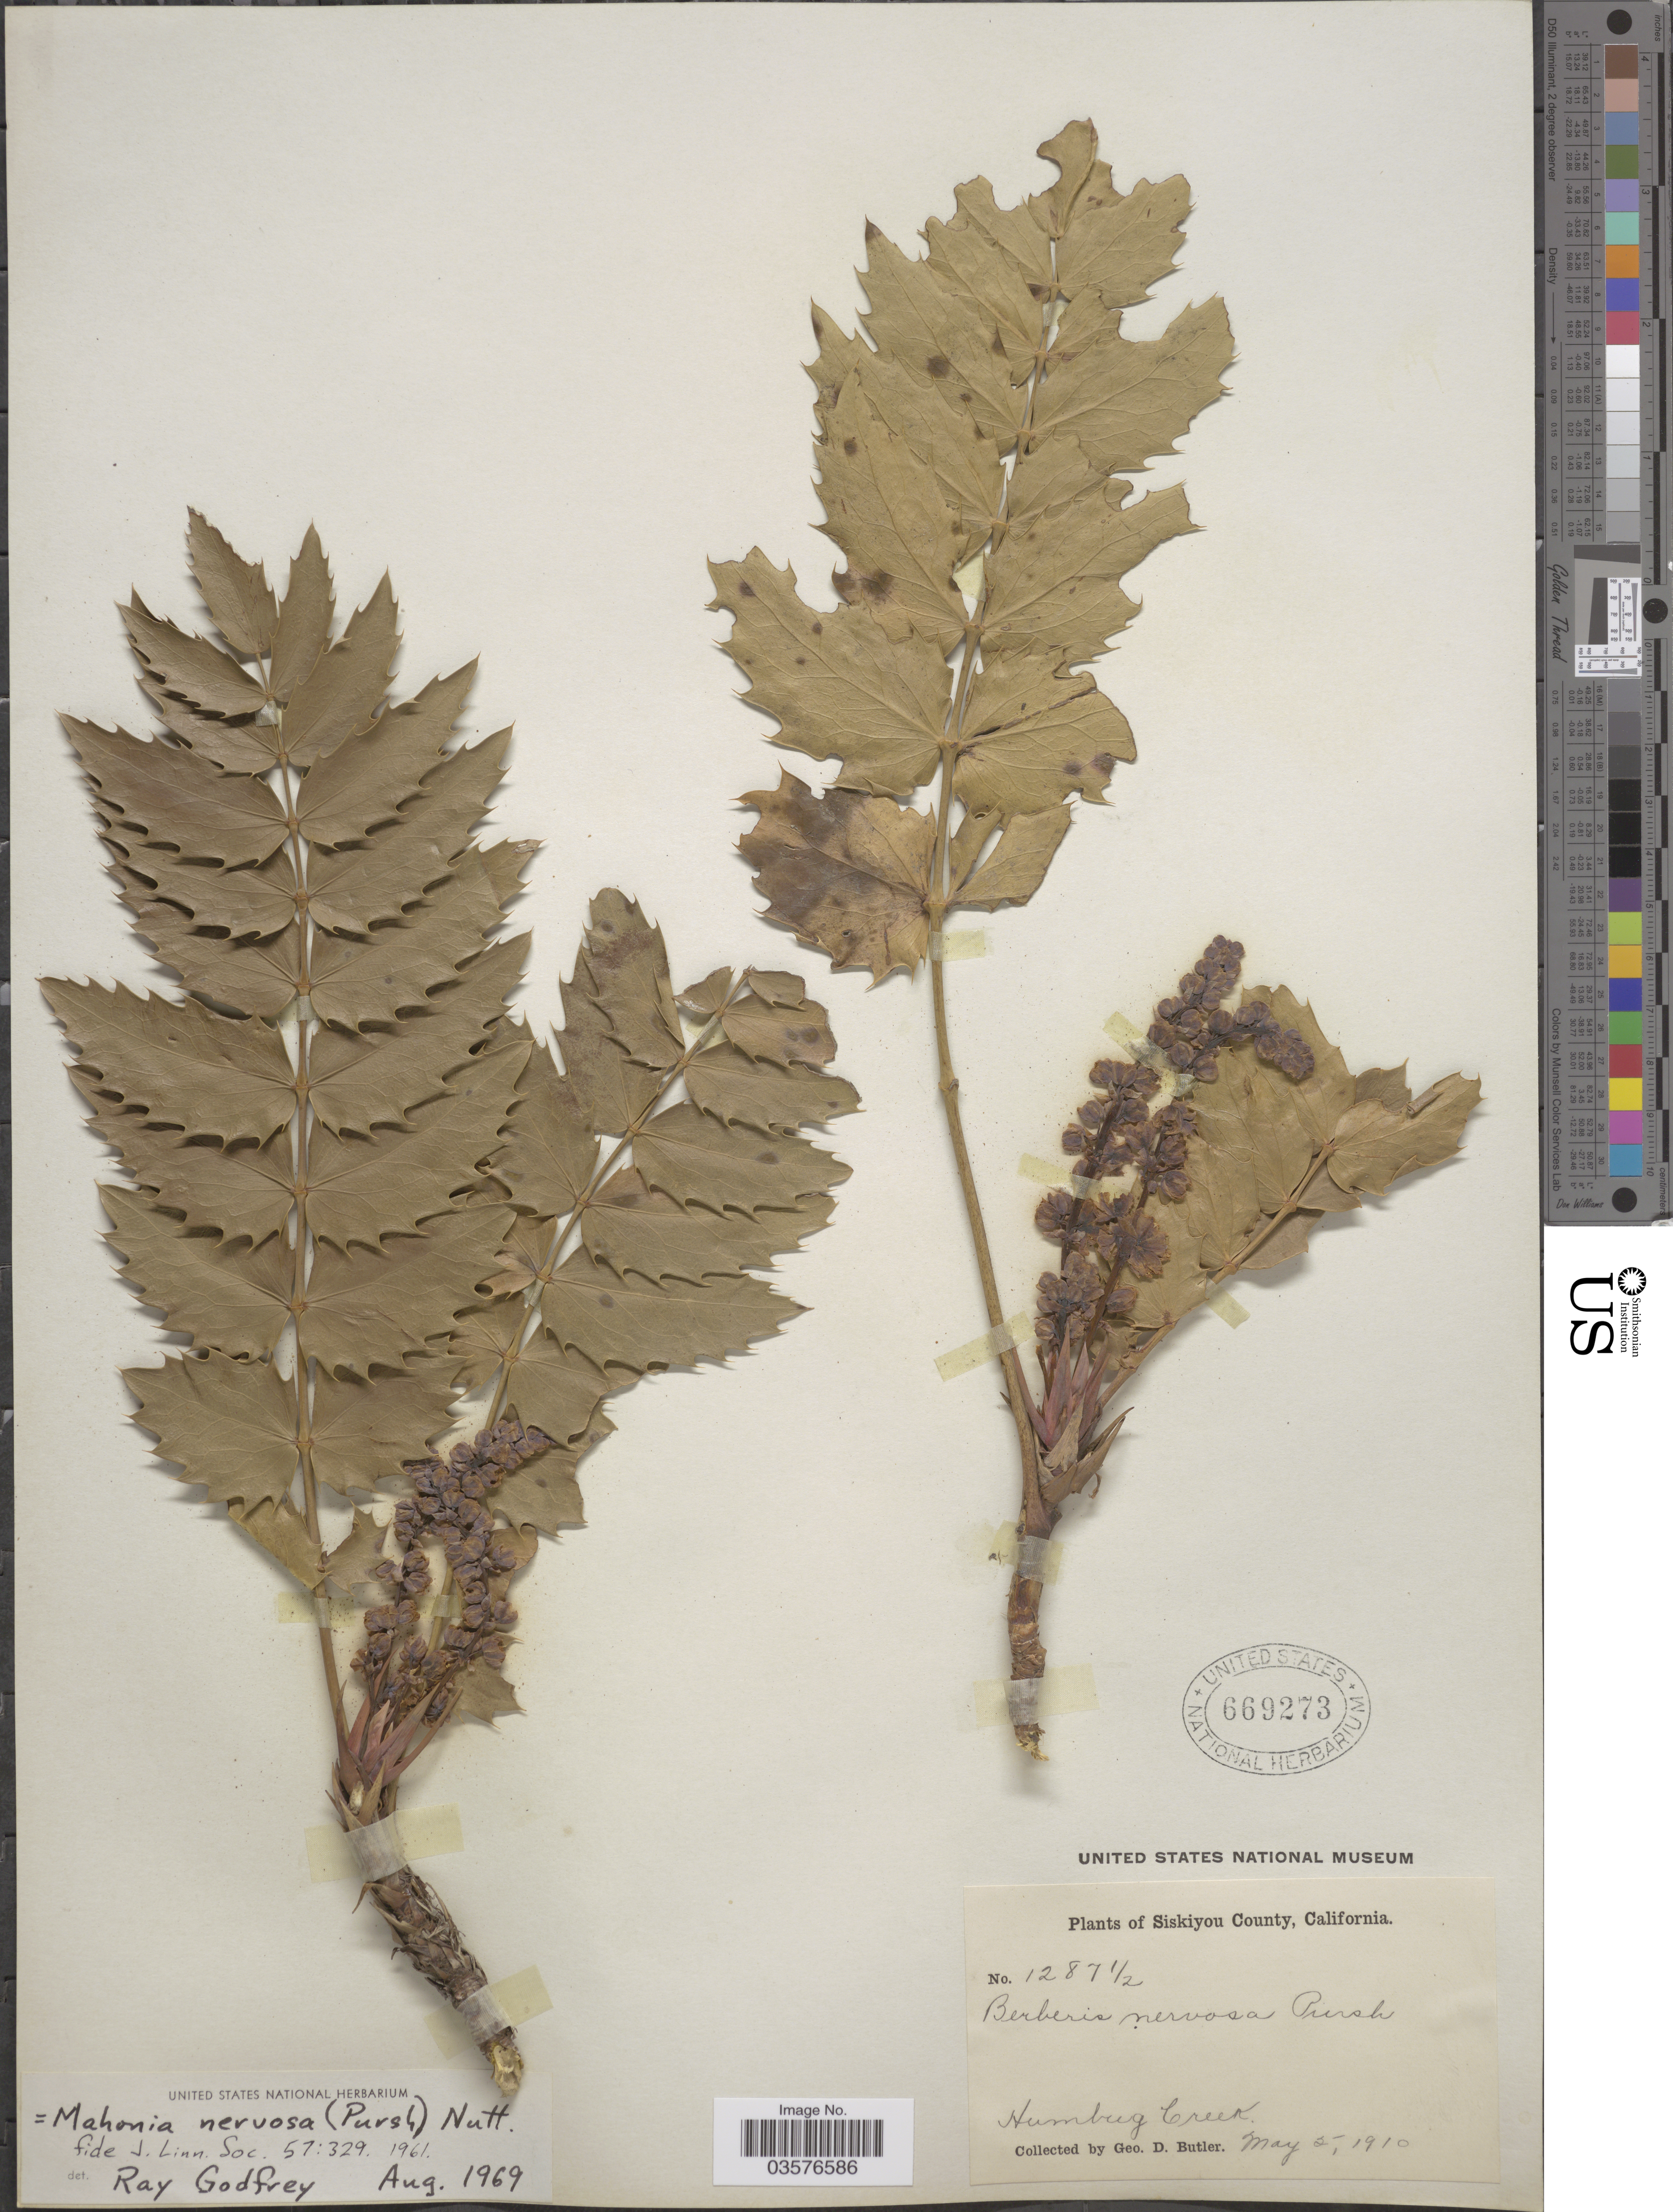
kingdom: Plantae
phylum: Tracheophyta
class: Magnoliopsida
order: Ranunculales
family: Berberidaceae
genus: Mahonia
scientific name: Mahonia nervosa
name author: (Pursh) Nutt.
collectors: G. D. Butler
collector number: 1287½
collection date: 1910-05-02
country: United States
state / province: California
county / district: Siskiyou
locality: Siskiyou County. Humbug Creek.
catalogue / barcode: US 669273